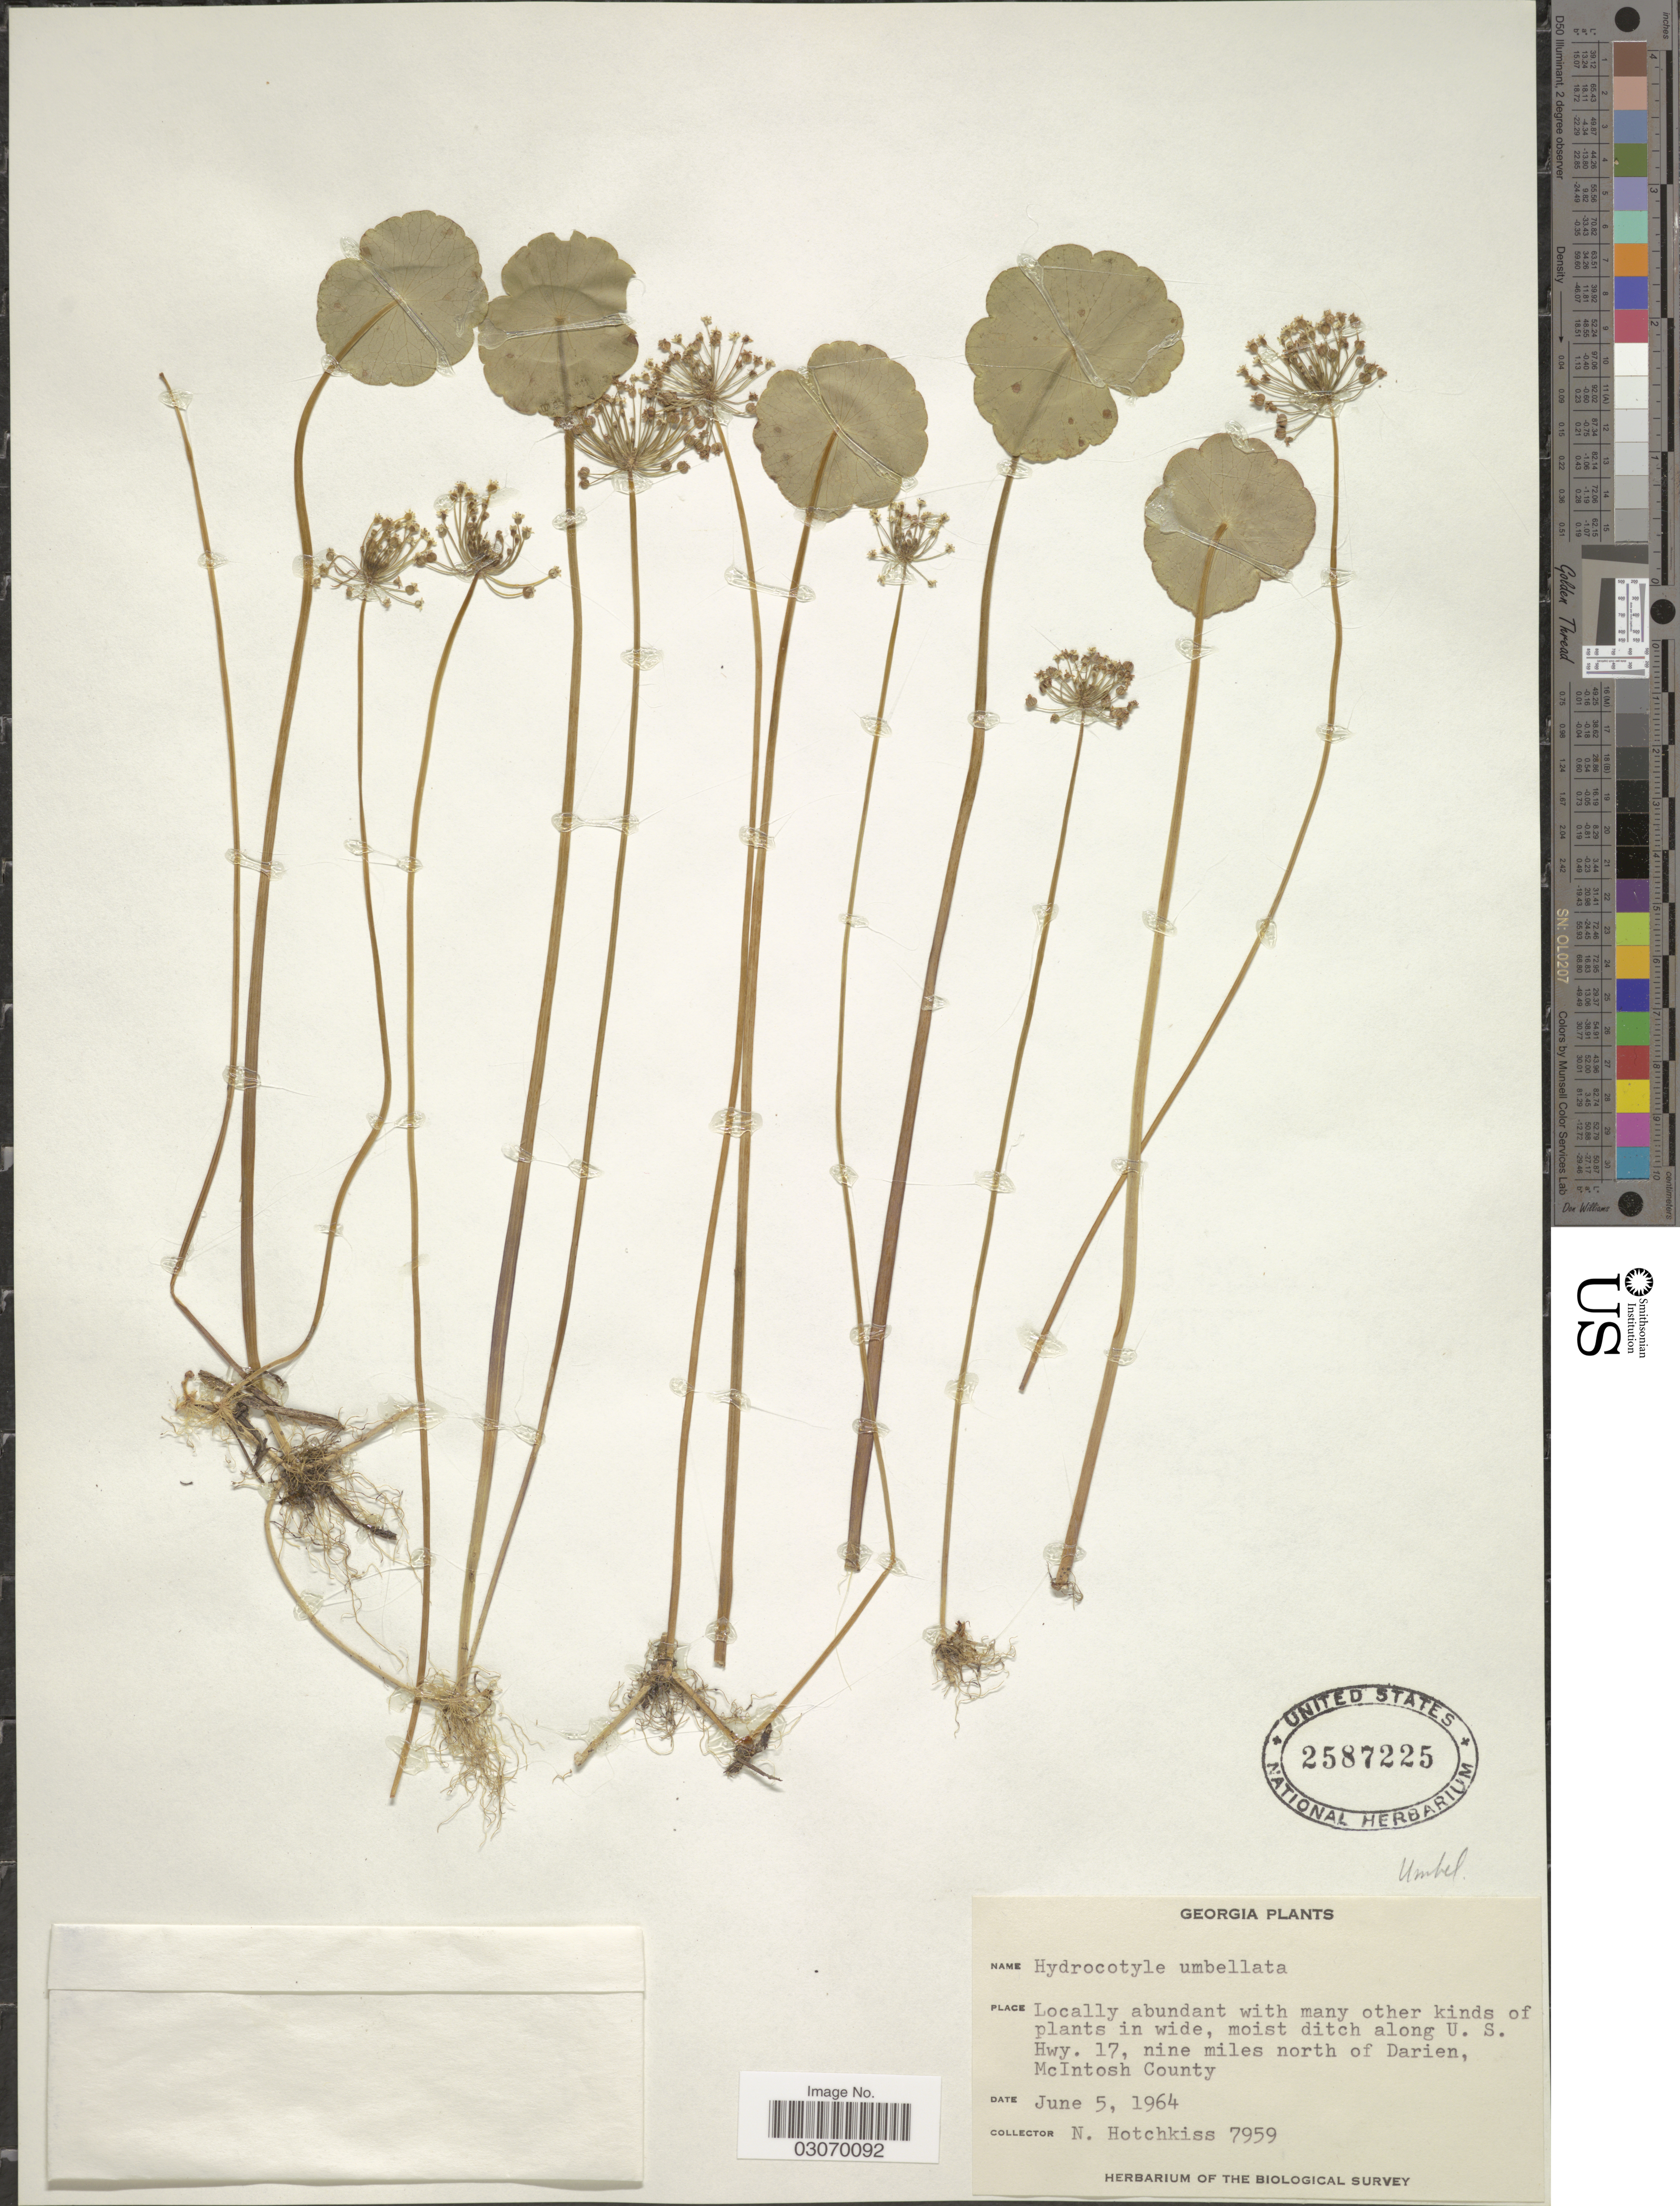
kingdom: Plantae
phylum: Tracheophyta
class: Magnoliopsida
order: Apiales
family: Araliaceae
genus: Hydrocotyle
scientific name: Hydrocotyle umbellata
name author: L.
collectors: N. Hotchkiss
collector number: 7959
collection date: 1964-06-05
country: United States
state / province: Georgia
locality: Moist ditch along U.S. Hwy. 17, nine miles north of Darien, McIntosh County.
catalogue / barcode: US 2587225